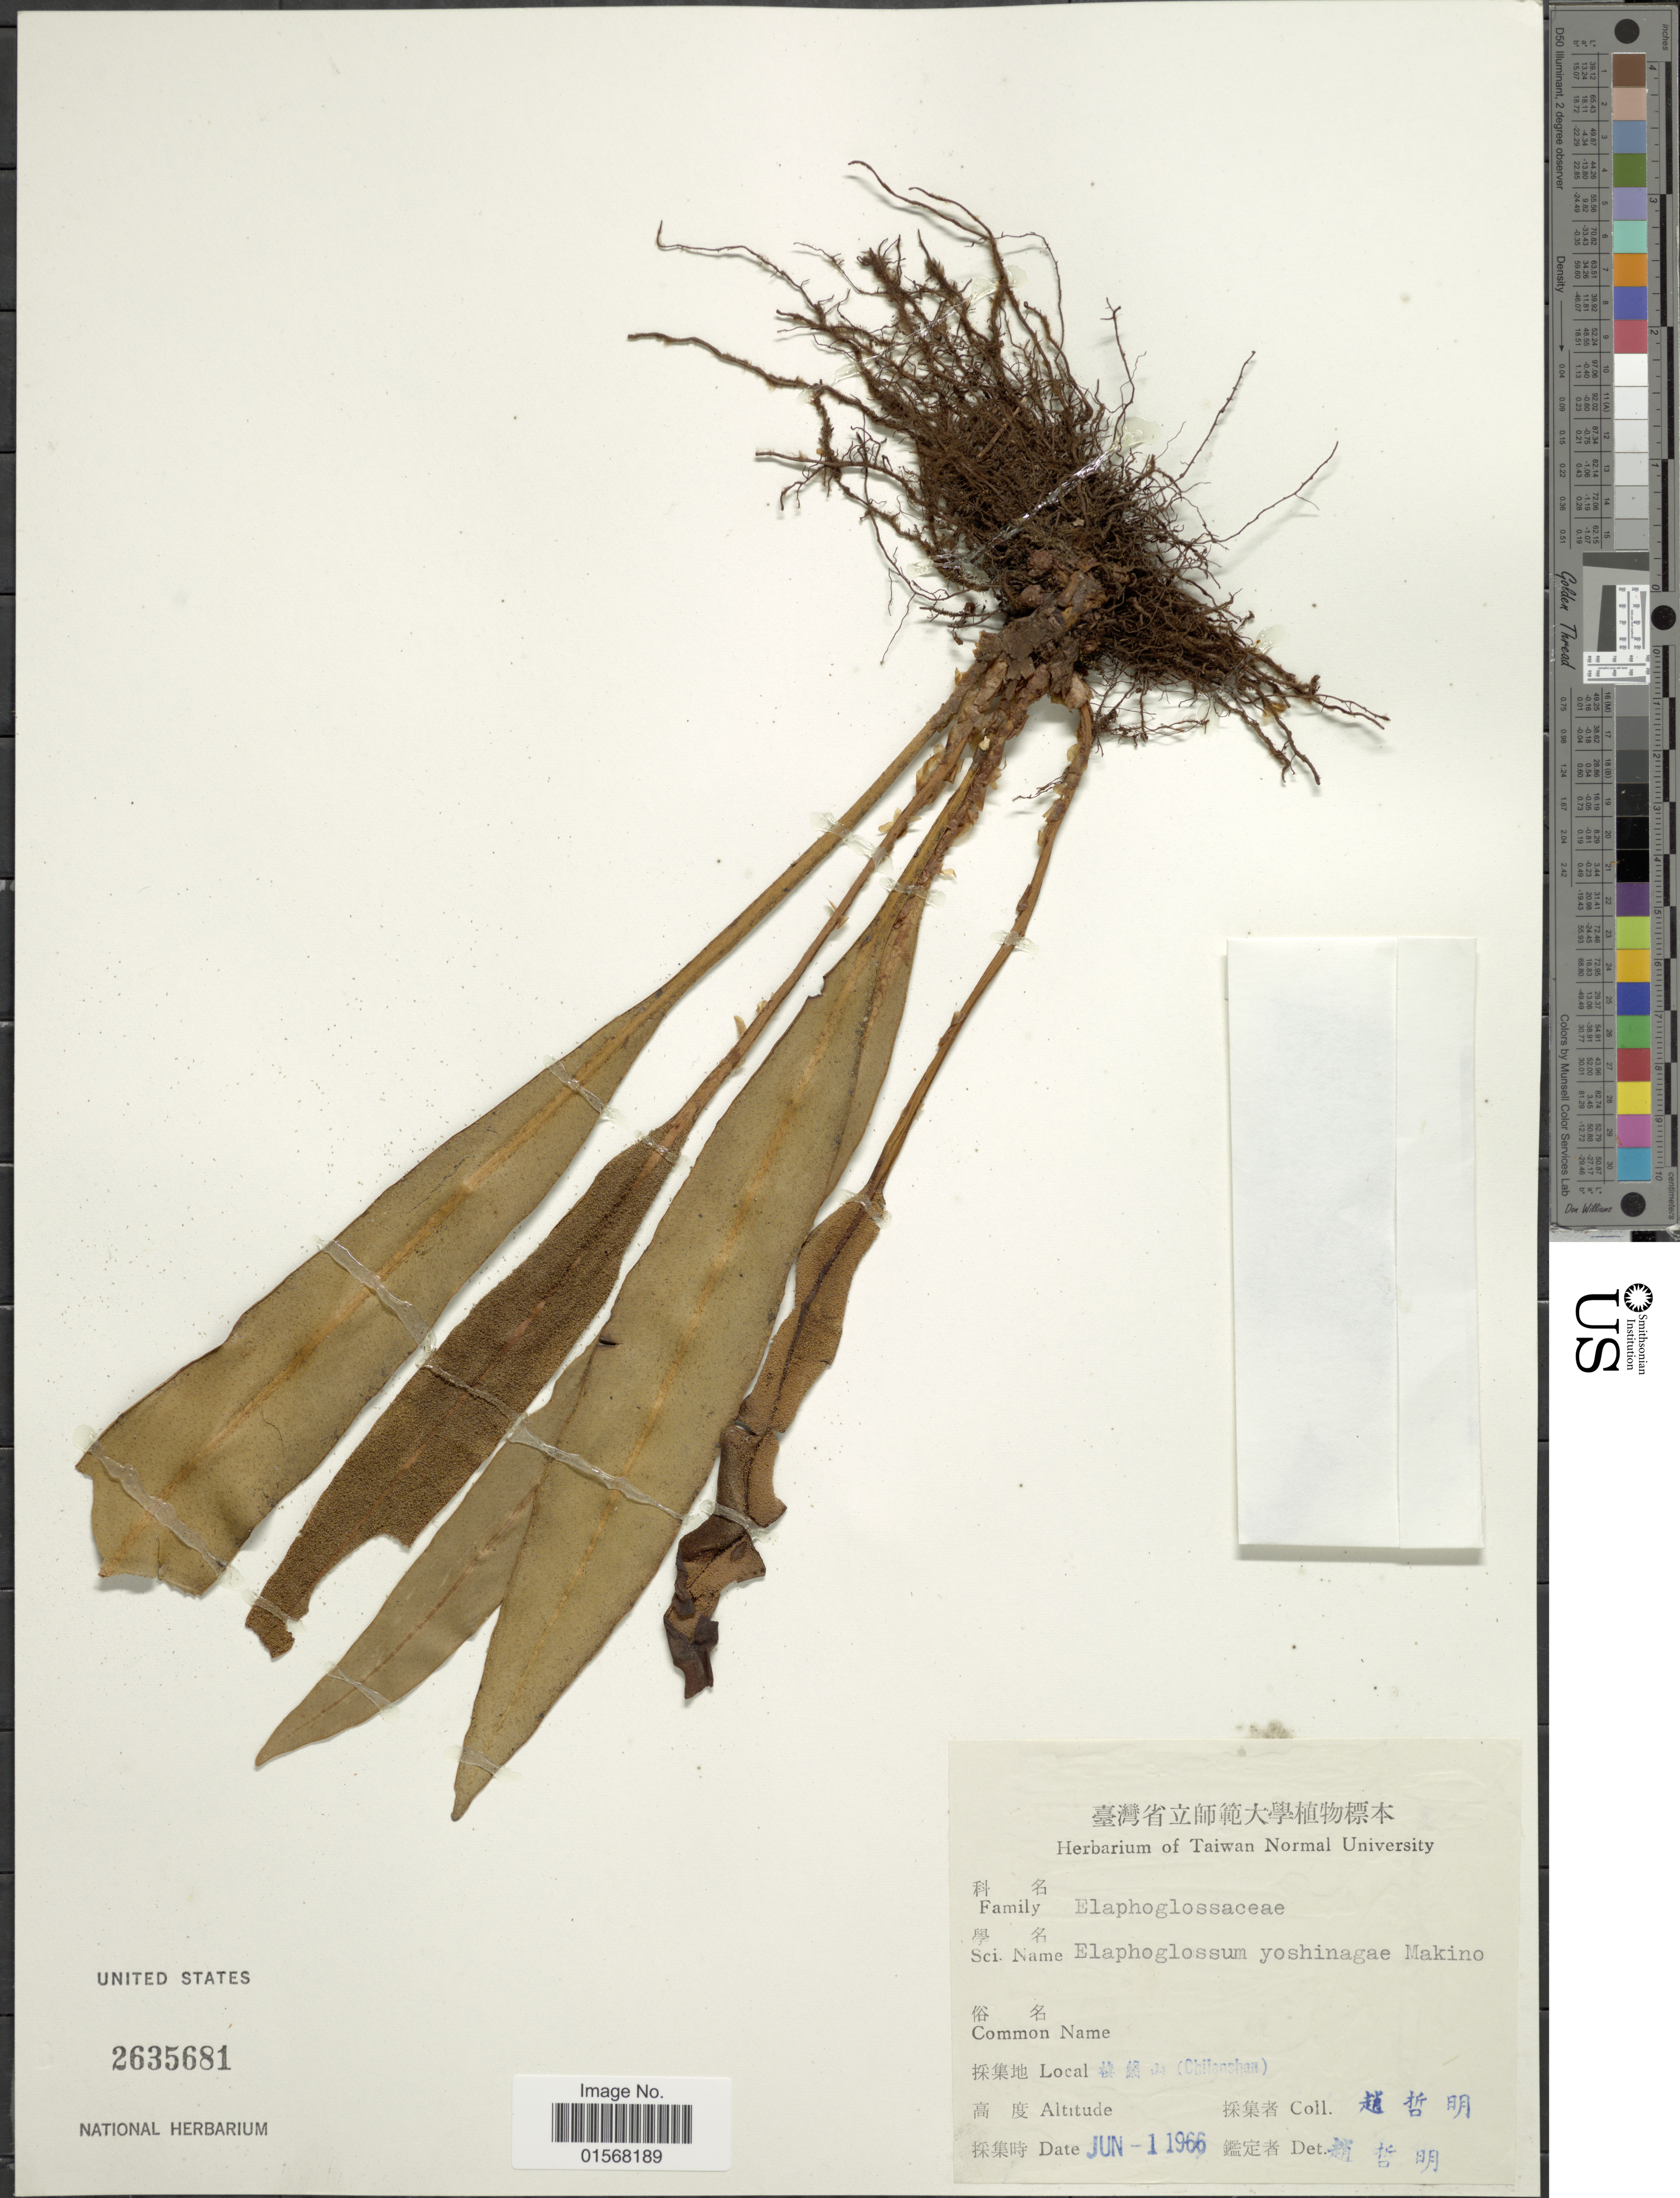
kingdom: Plantae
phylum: Tracheophyta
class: Polypodiopsida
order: Polypodiales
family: Dryopteridaceae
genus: Elaphoglossum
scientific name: Elaphoglossum yoshinagae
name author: (Yatabe) Makino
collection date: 1966-06-01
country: Taiwan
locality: Ohilanshan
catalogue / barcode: US 2635681